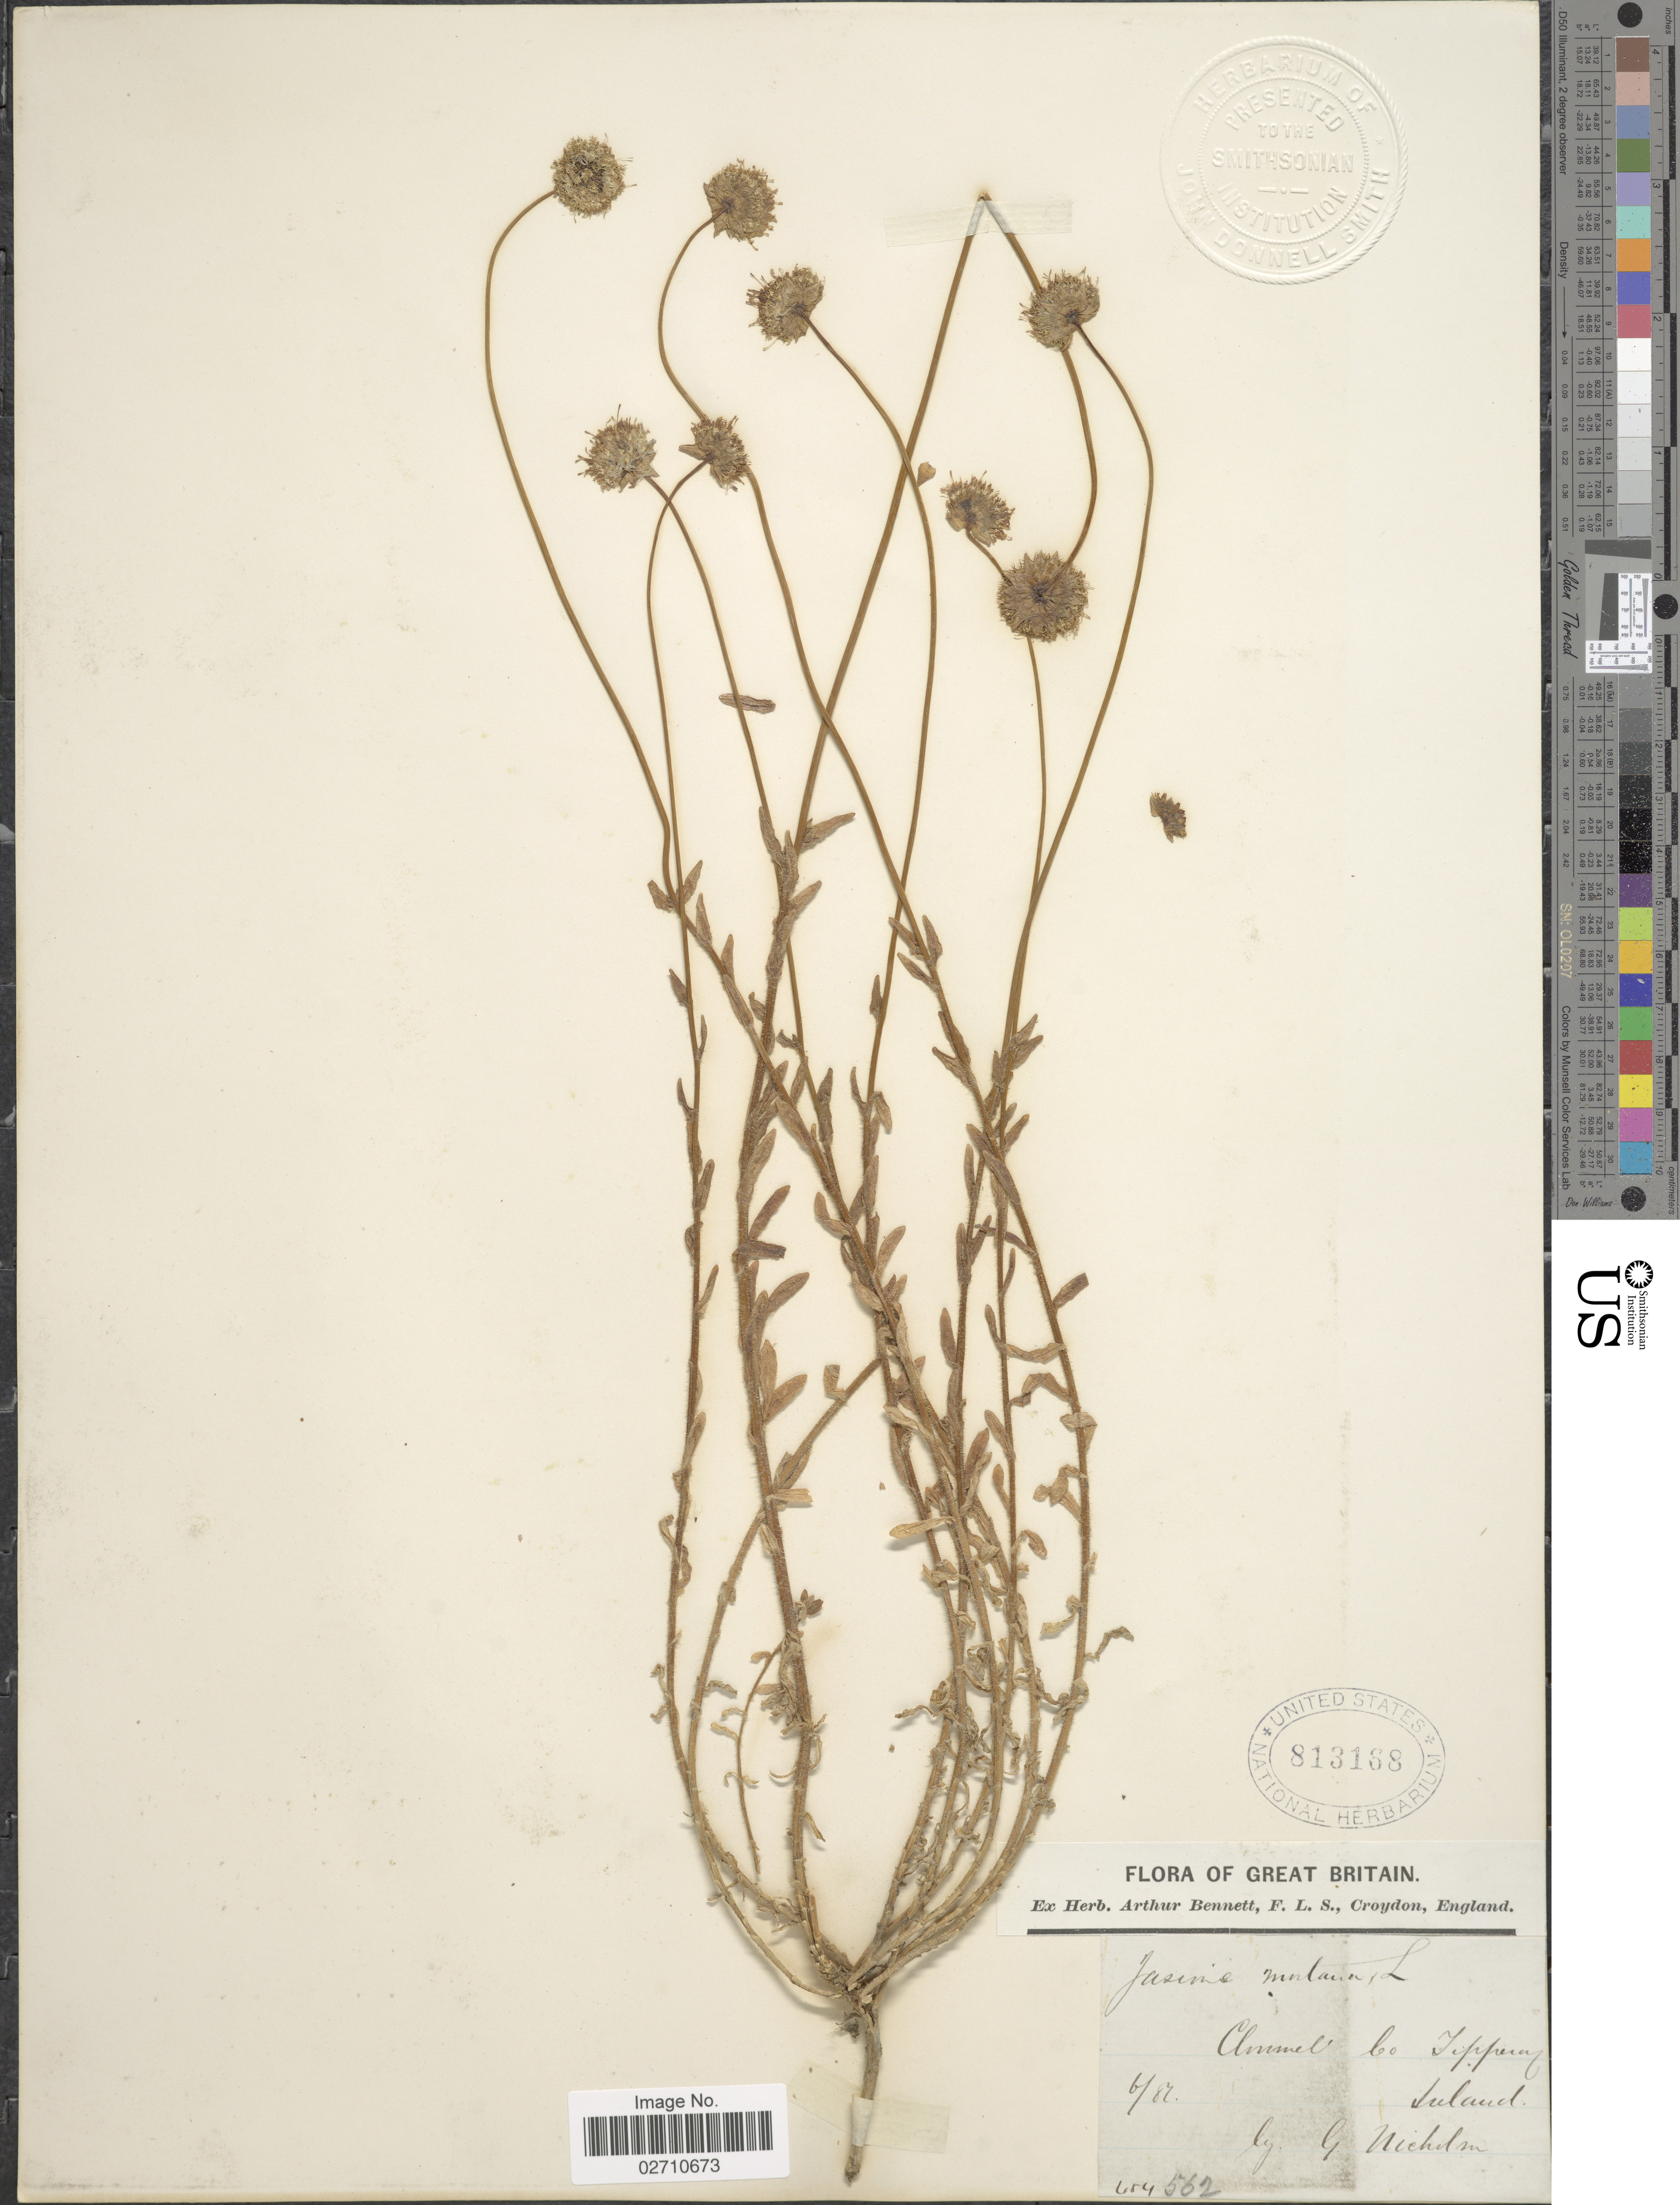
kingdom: Plantae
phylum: Tracheophyta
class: Magnoliopsida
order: Asterales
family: Campanulaceae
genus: Jasione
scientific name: Jasione montana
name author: L.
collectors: G. Nicholson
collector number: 562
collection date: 1887-06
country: Ireland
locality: Great Britain, Clonmel Co. Tipperrary, Ireland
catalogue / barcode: US 813168